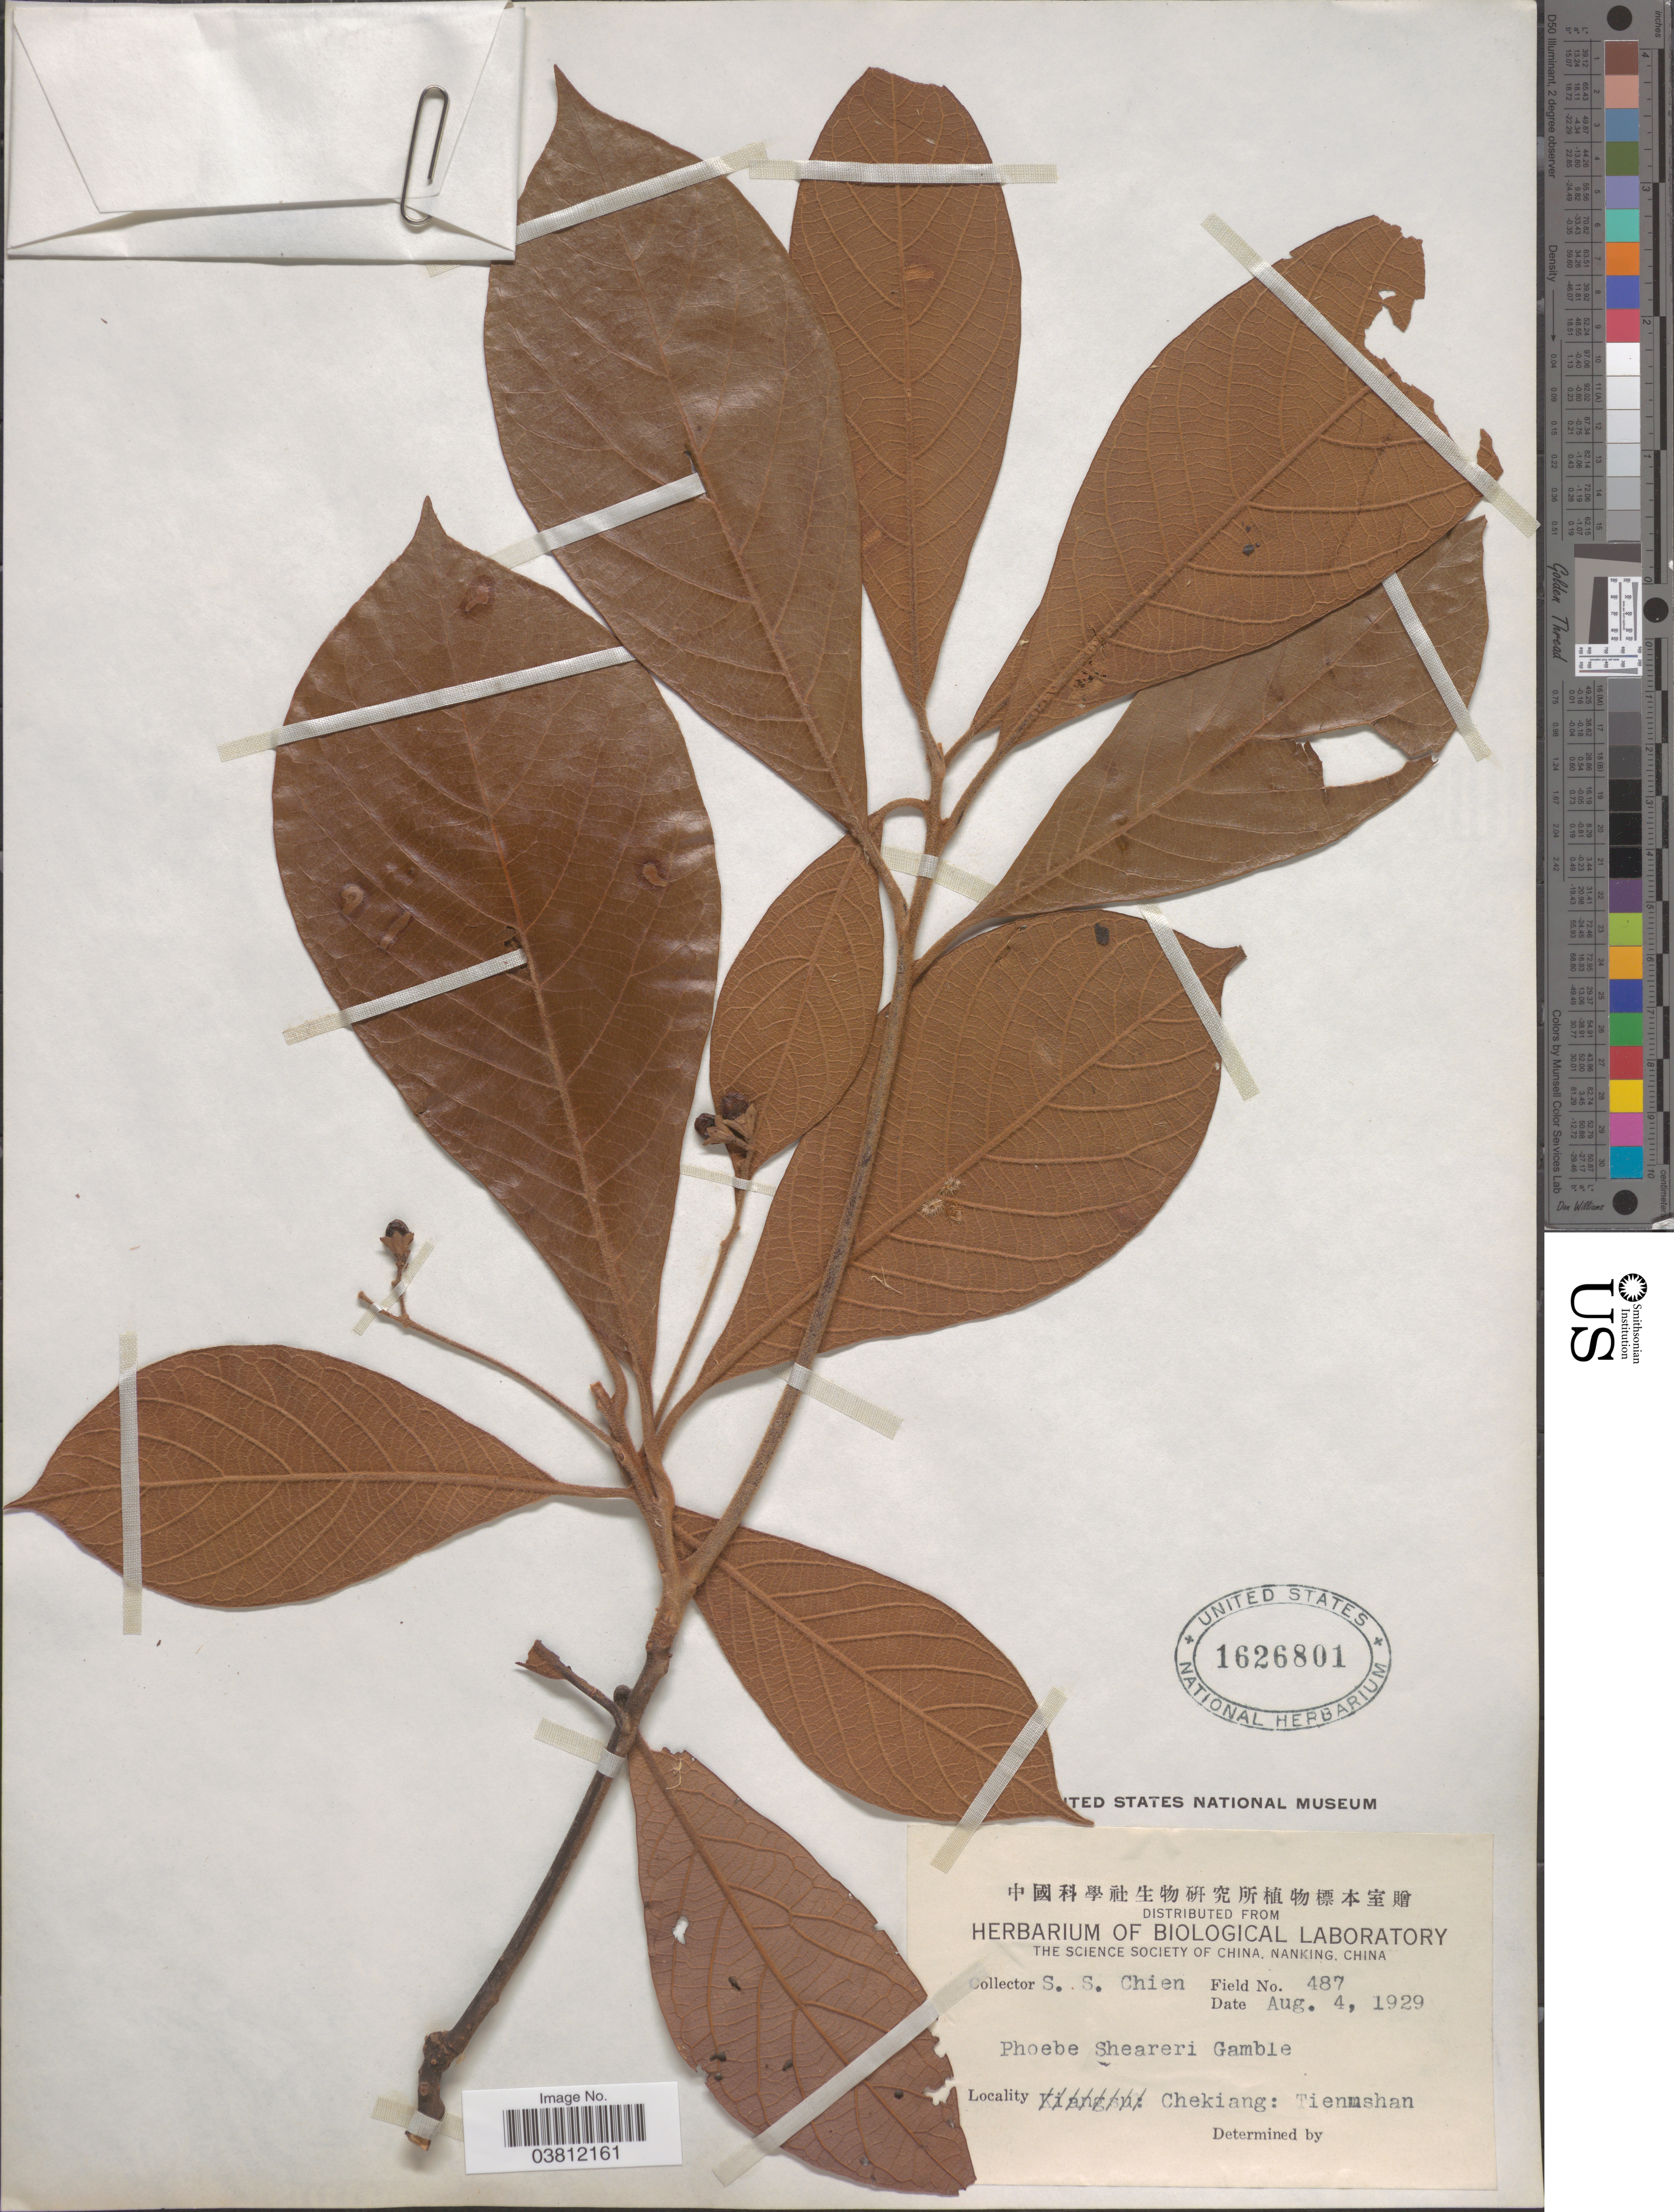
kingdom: Plantae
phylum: Tracheophyta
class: Magnoliopsida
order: Laurales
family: Lauraceae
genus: Phoebe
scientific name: Phoebe sheareri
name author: (Hemsl.) Gamble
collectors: S. Chien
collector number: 487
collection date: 1929-08-04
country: China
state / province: Zhejiang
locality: Chekiang: Tienushan [interpreted].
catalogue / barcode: US 1626801